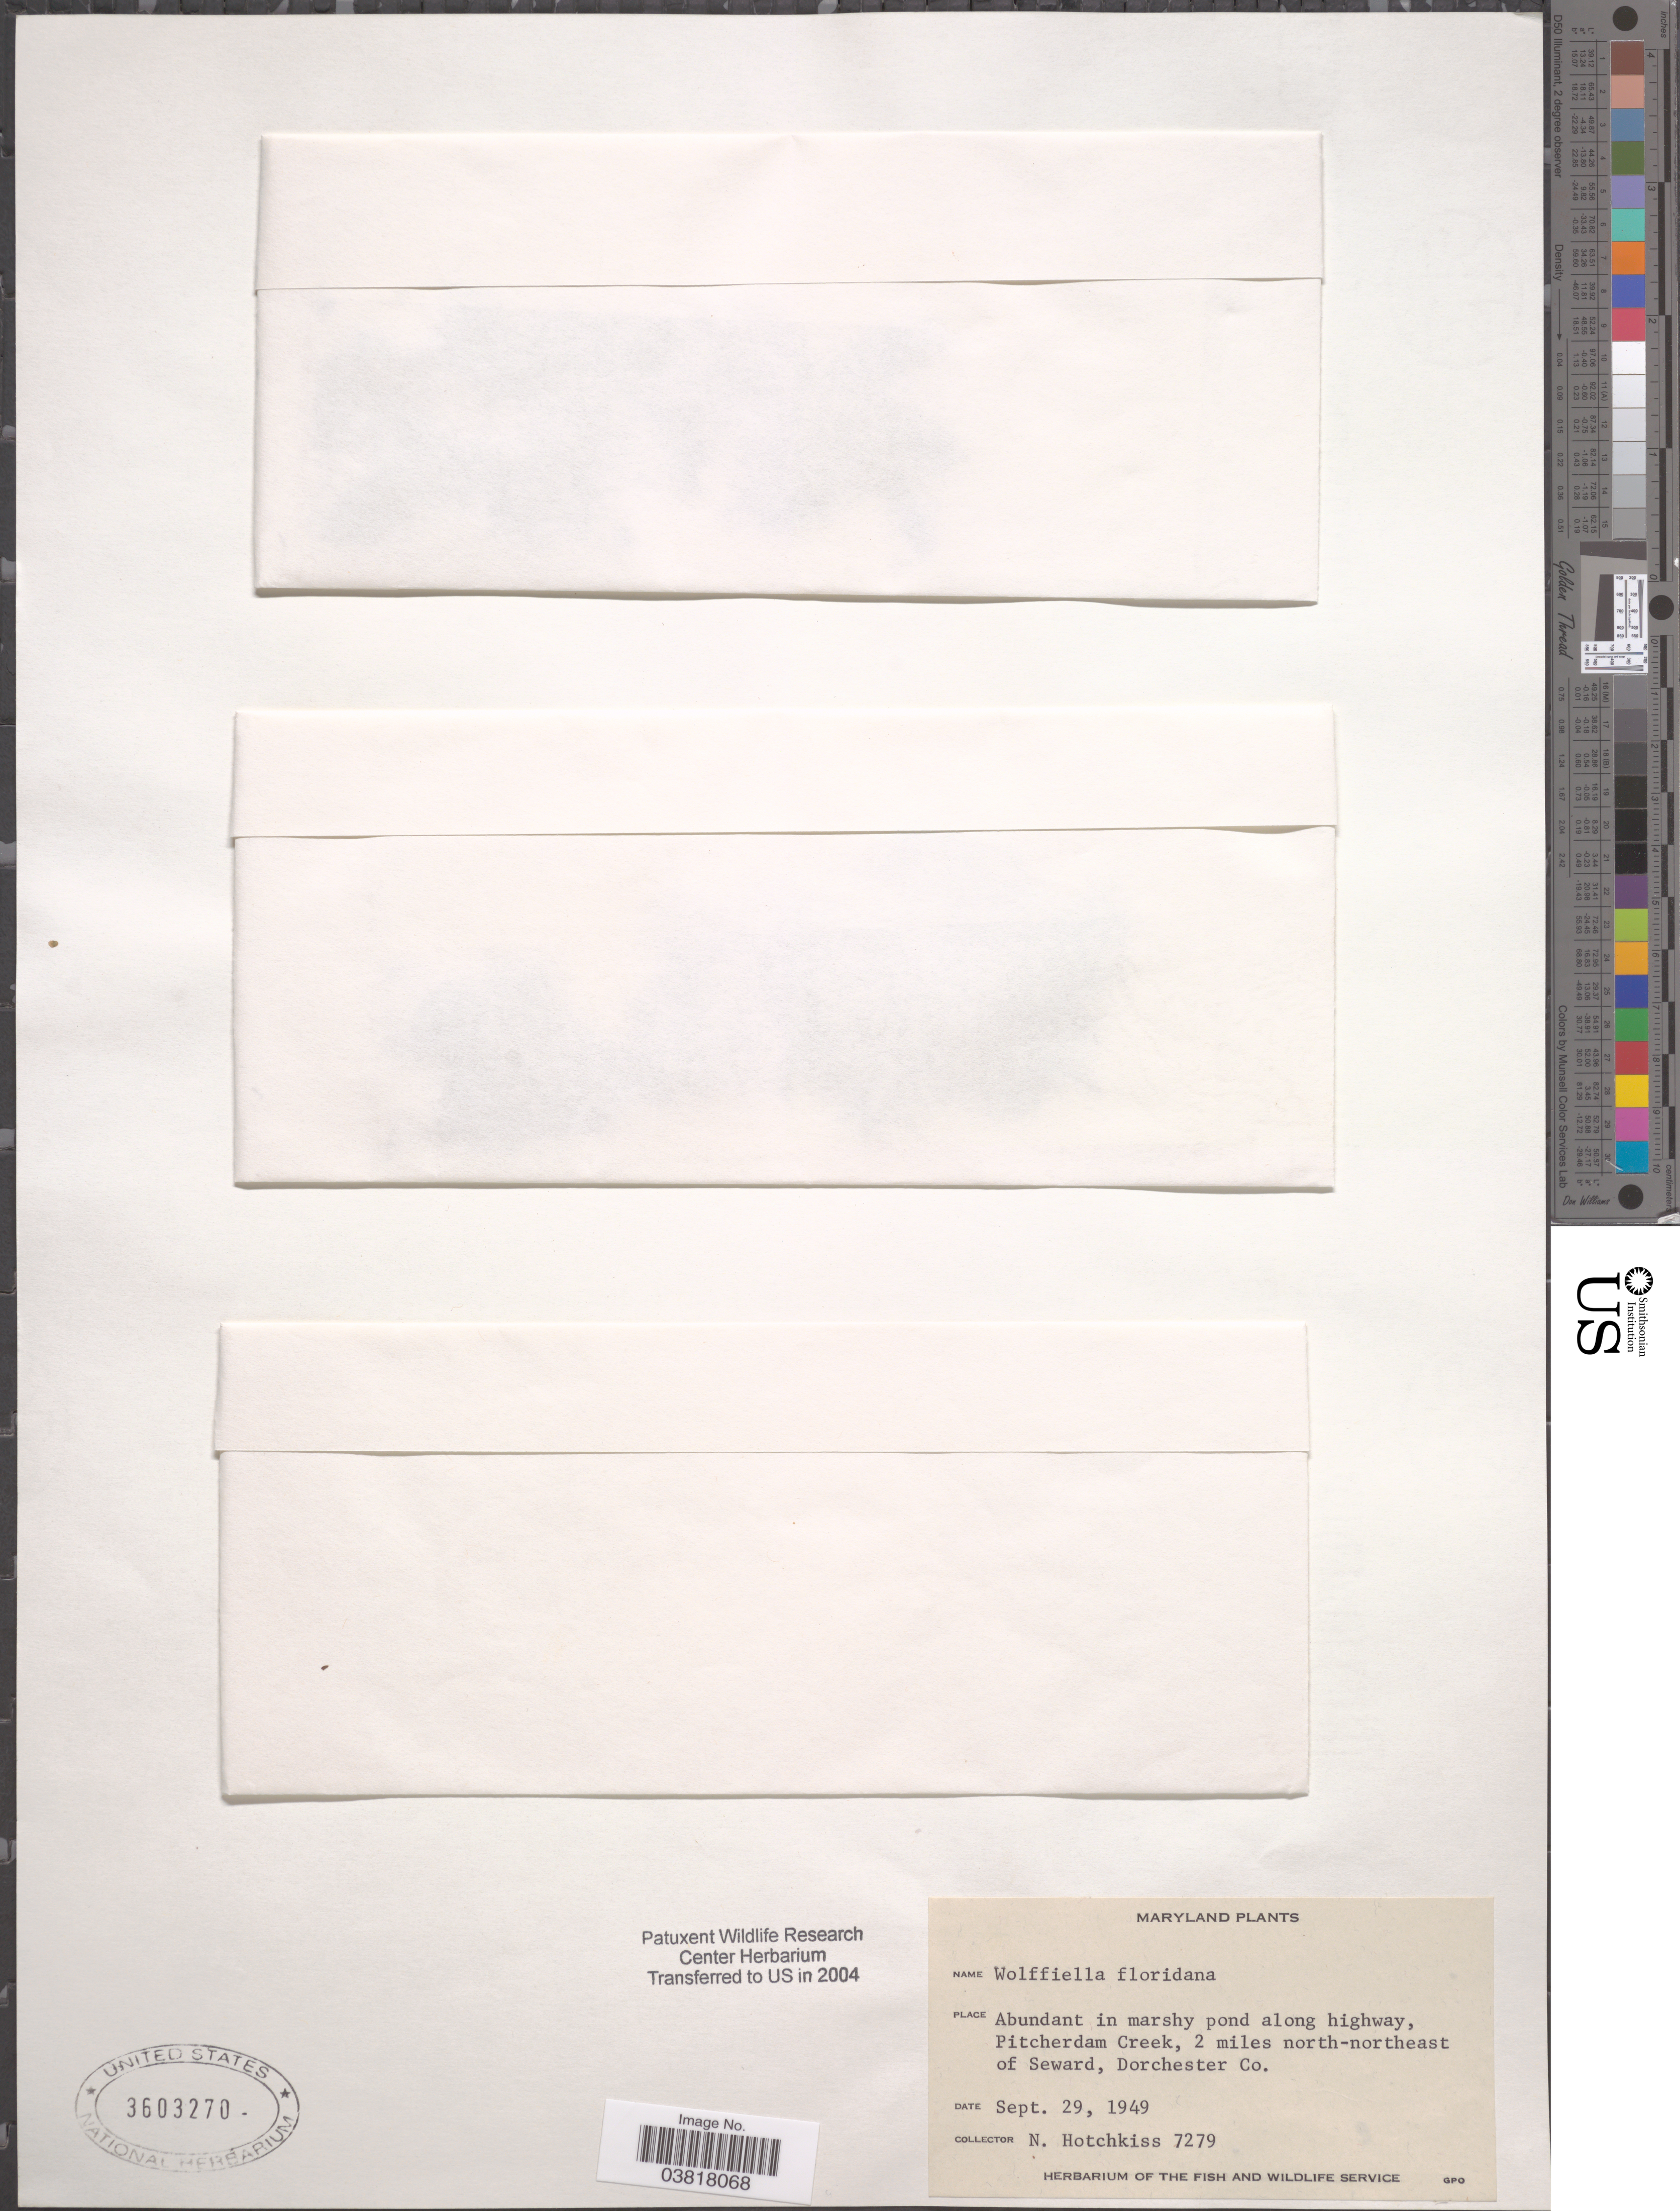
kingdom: Plantae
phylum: Tracheophyta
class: Liliopsida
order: Alismatales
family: Araceae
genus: Wolffiella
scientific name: Wolffiella floridana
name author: (Donn. Sm.) C.H. Thomps.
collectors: N. Hotchkiss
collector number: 7279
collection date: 1949-09-29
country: United States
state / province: Maryland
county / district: Dorchester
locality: Along highway, Pitcherdam Creek, 2 miles north-northeast of Seward, Dorchester Co.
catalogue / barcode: US 3603270